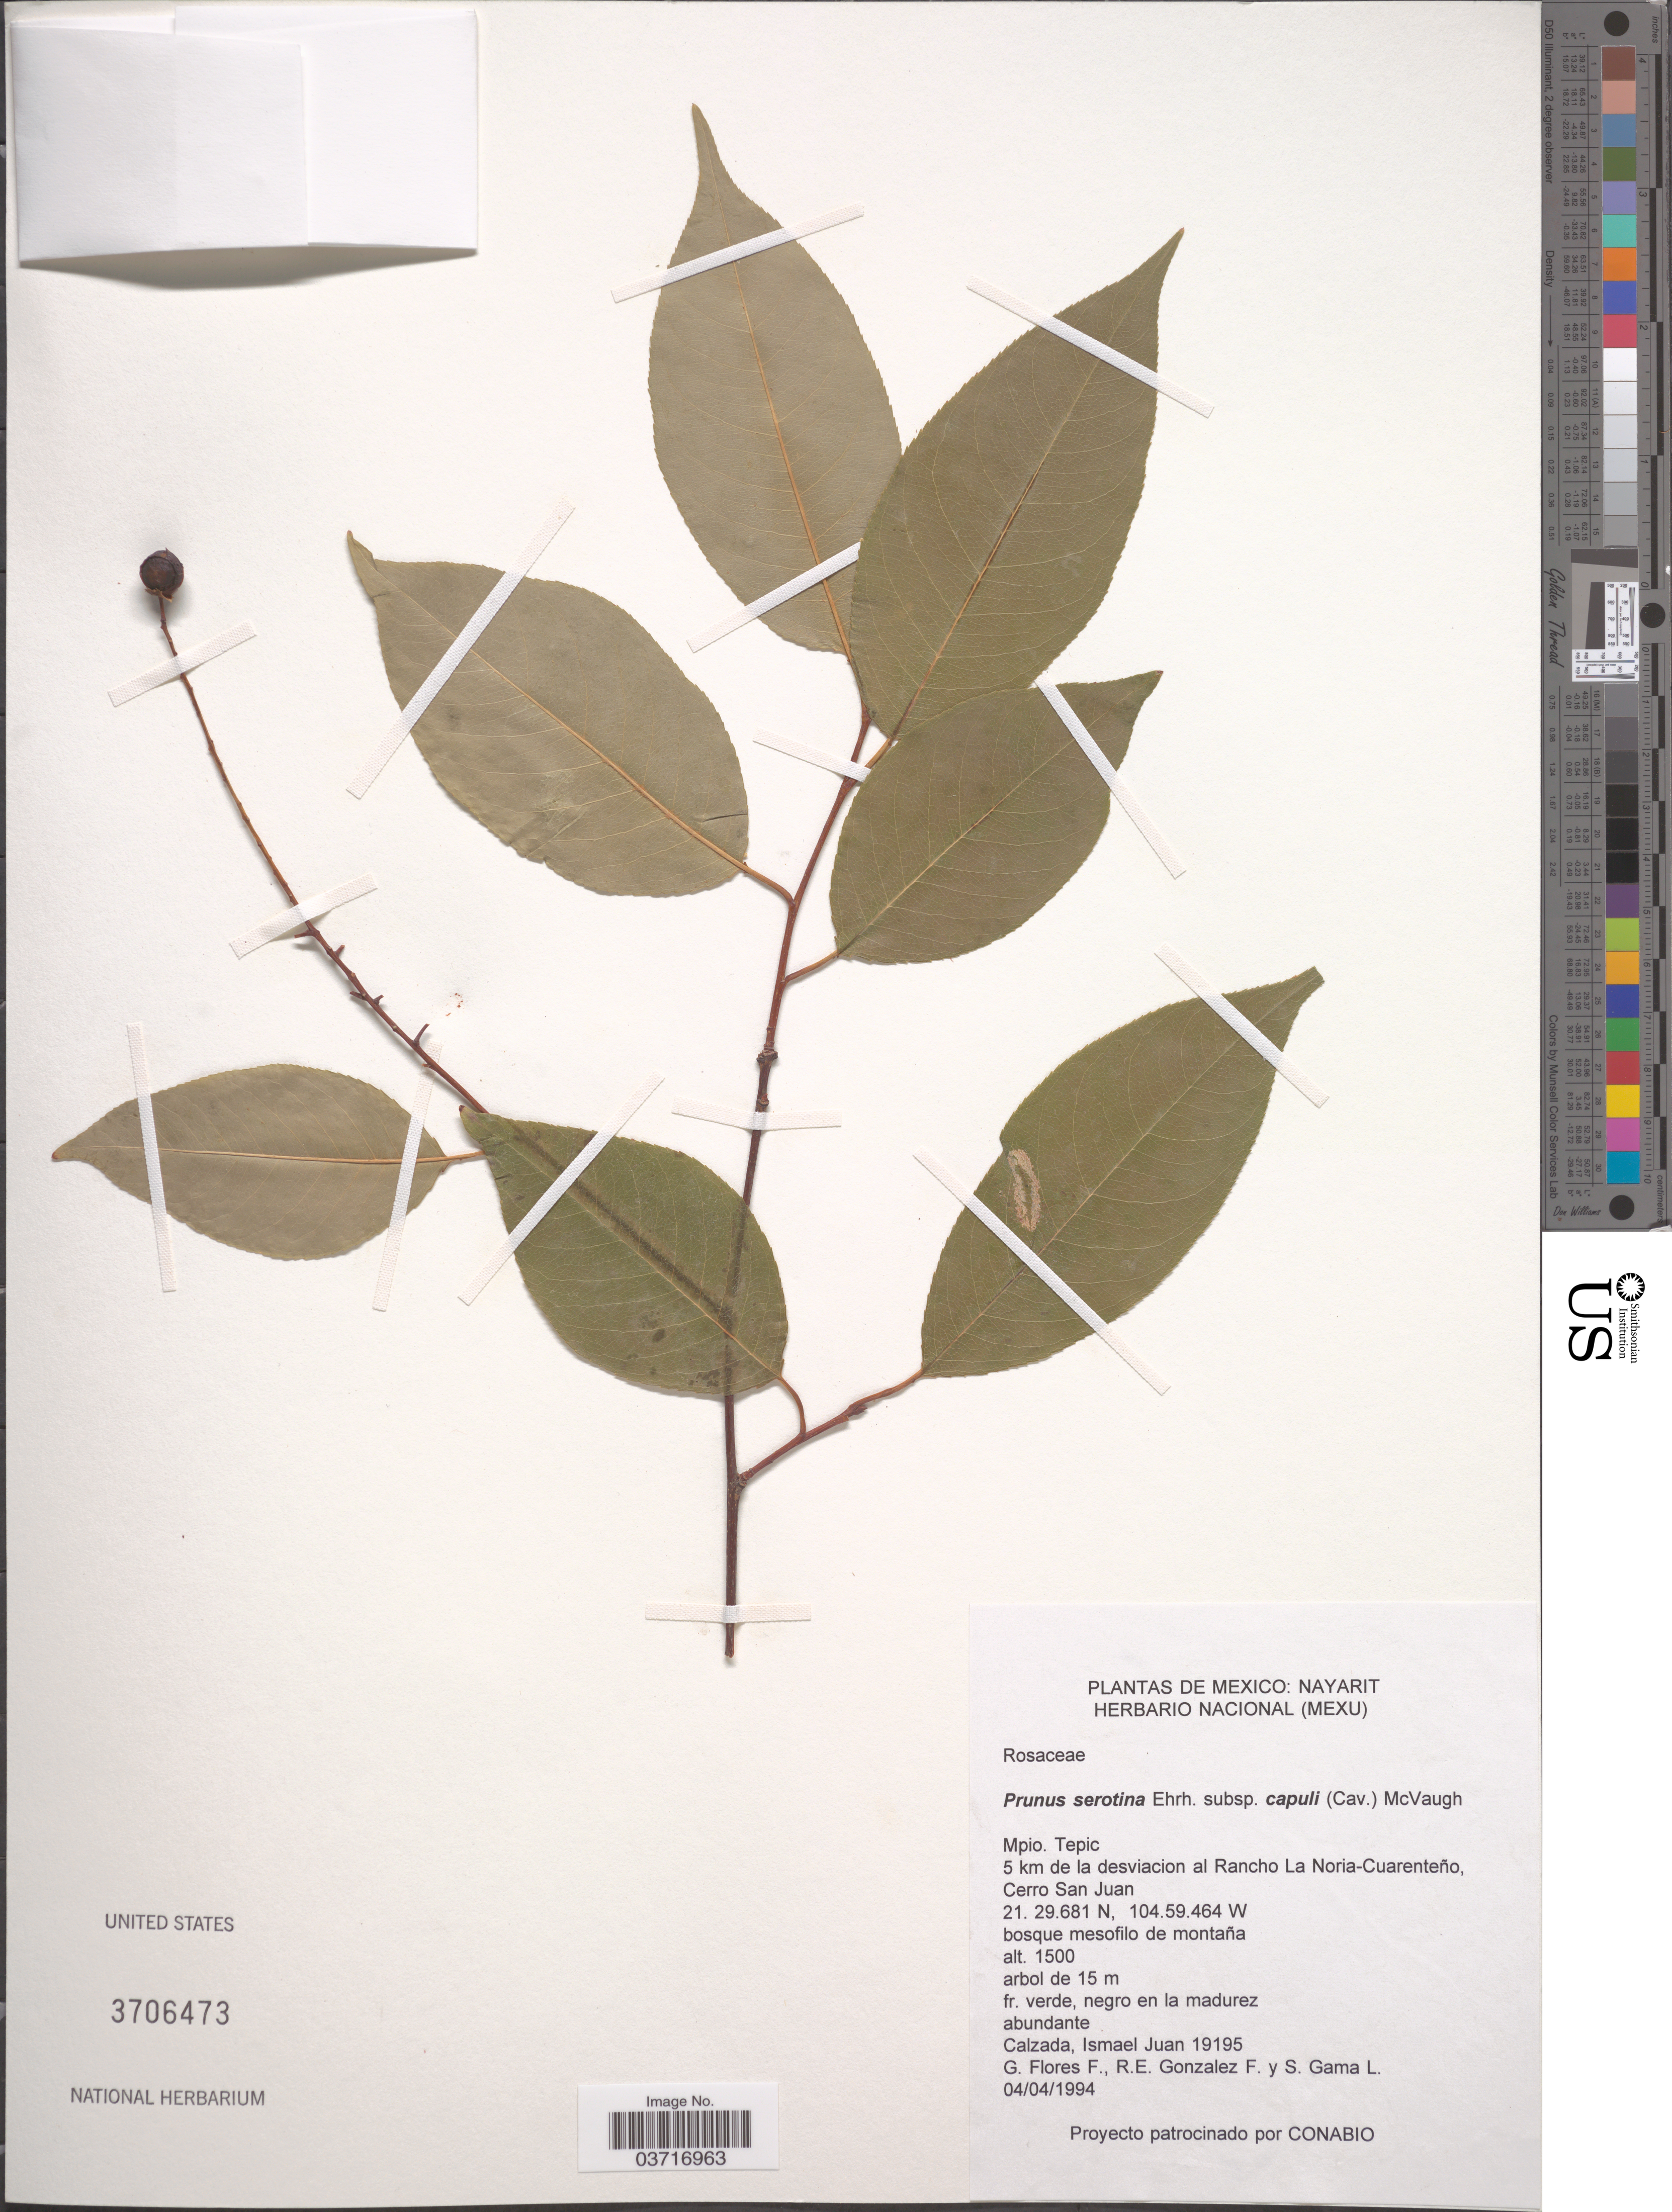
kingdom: Plantae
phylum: Tracheophyta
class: Magnoliopsida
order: Rosales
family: Rosaceae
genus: Prunus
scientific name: Prunus serotina var. salicifolia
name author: (Kunth) Koehne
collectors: J. I. Calzada, G. Flores F., R. E. Gonzalez F. & S. Gama López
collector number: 19195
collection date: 1994-04-04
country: Mexico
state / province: Nayarit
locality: Mpio. Tepic. 5 km de la desviacion al Rancho La Noria-Cuarenteño, Cerro San Juan.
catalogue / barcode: US 3706473